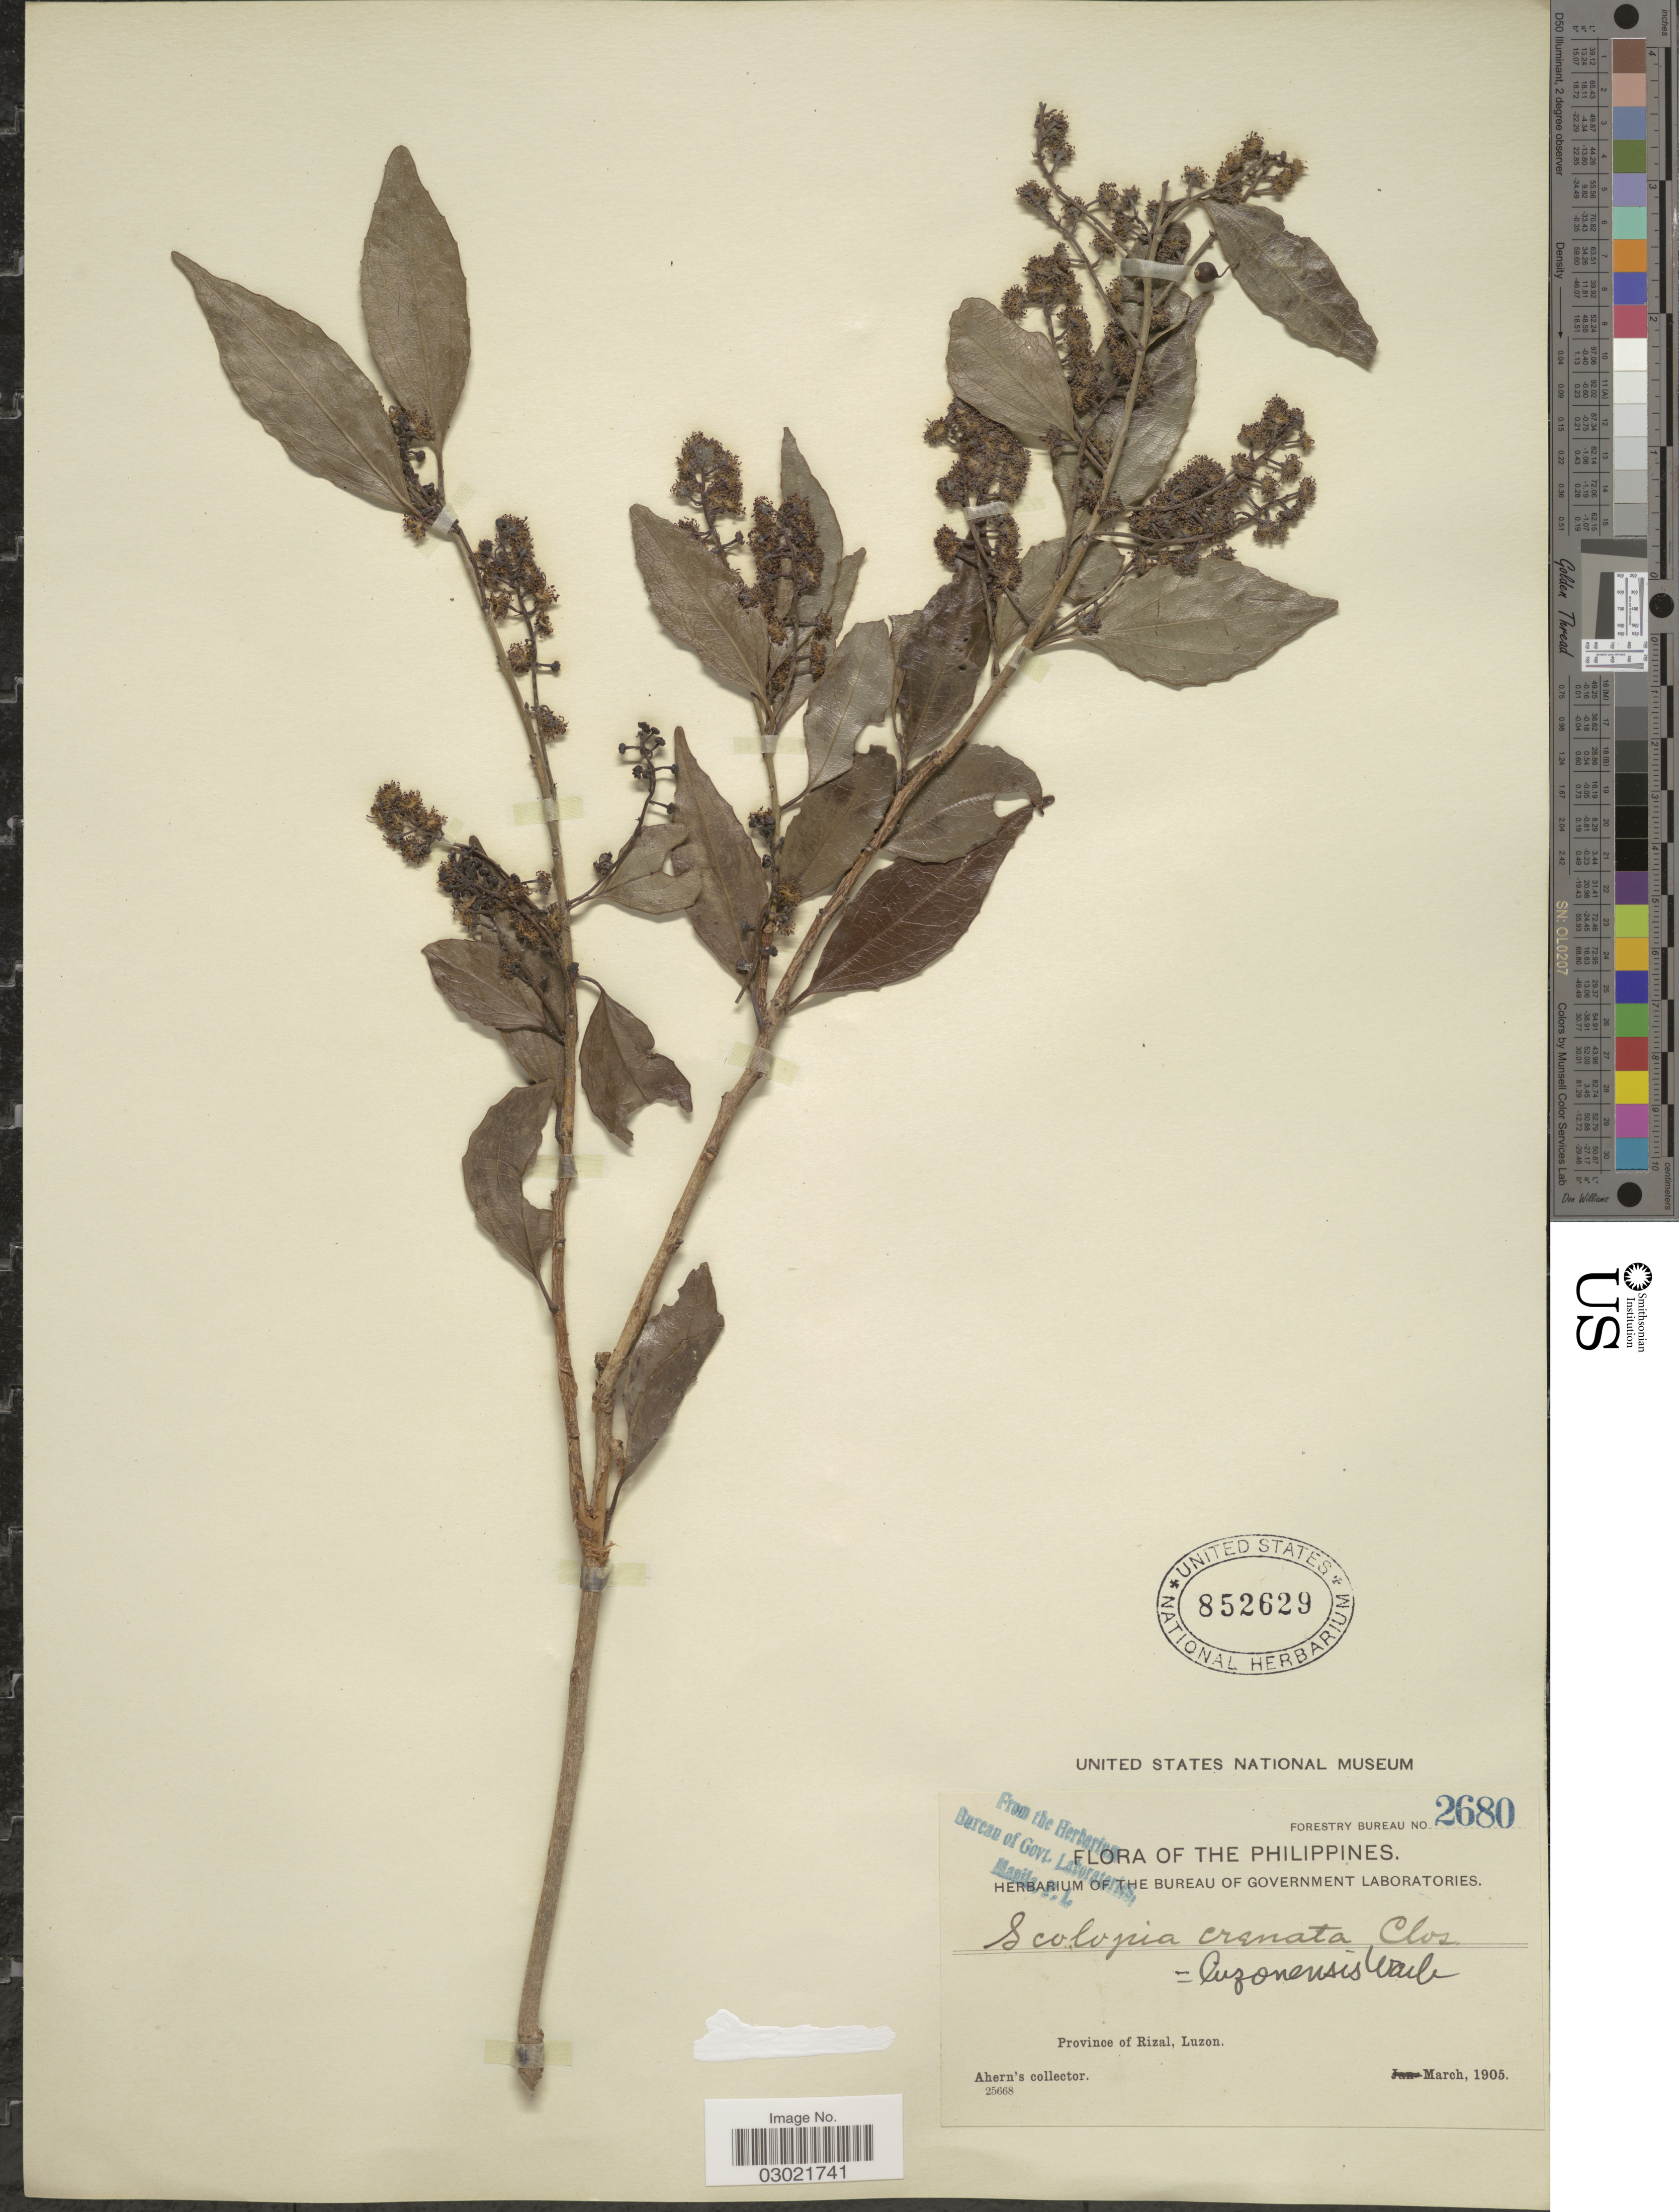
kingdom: Plantae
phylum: Tracheophyta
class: Magnoliopsida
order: Malpighiales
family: Salicaceae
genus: Scolopia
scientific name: Scolopia luzonensis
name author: (C. Presl) Warb.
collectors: Ahern's collector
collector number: Forestry Bureau 2680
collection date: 1905-03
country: Philippines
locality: Province of Rizal, Luzon.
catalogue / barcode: US 852629